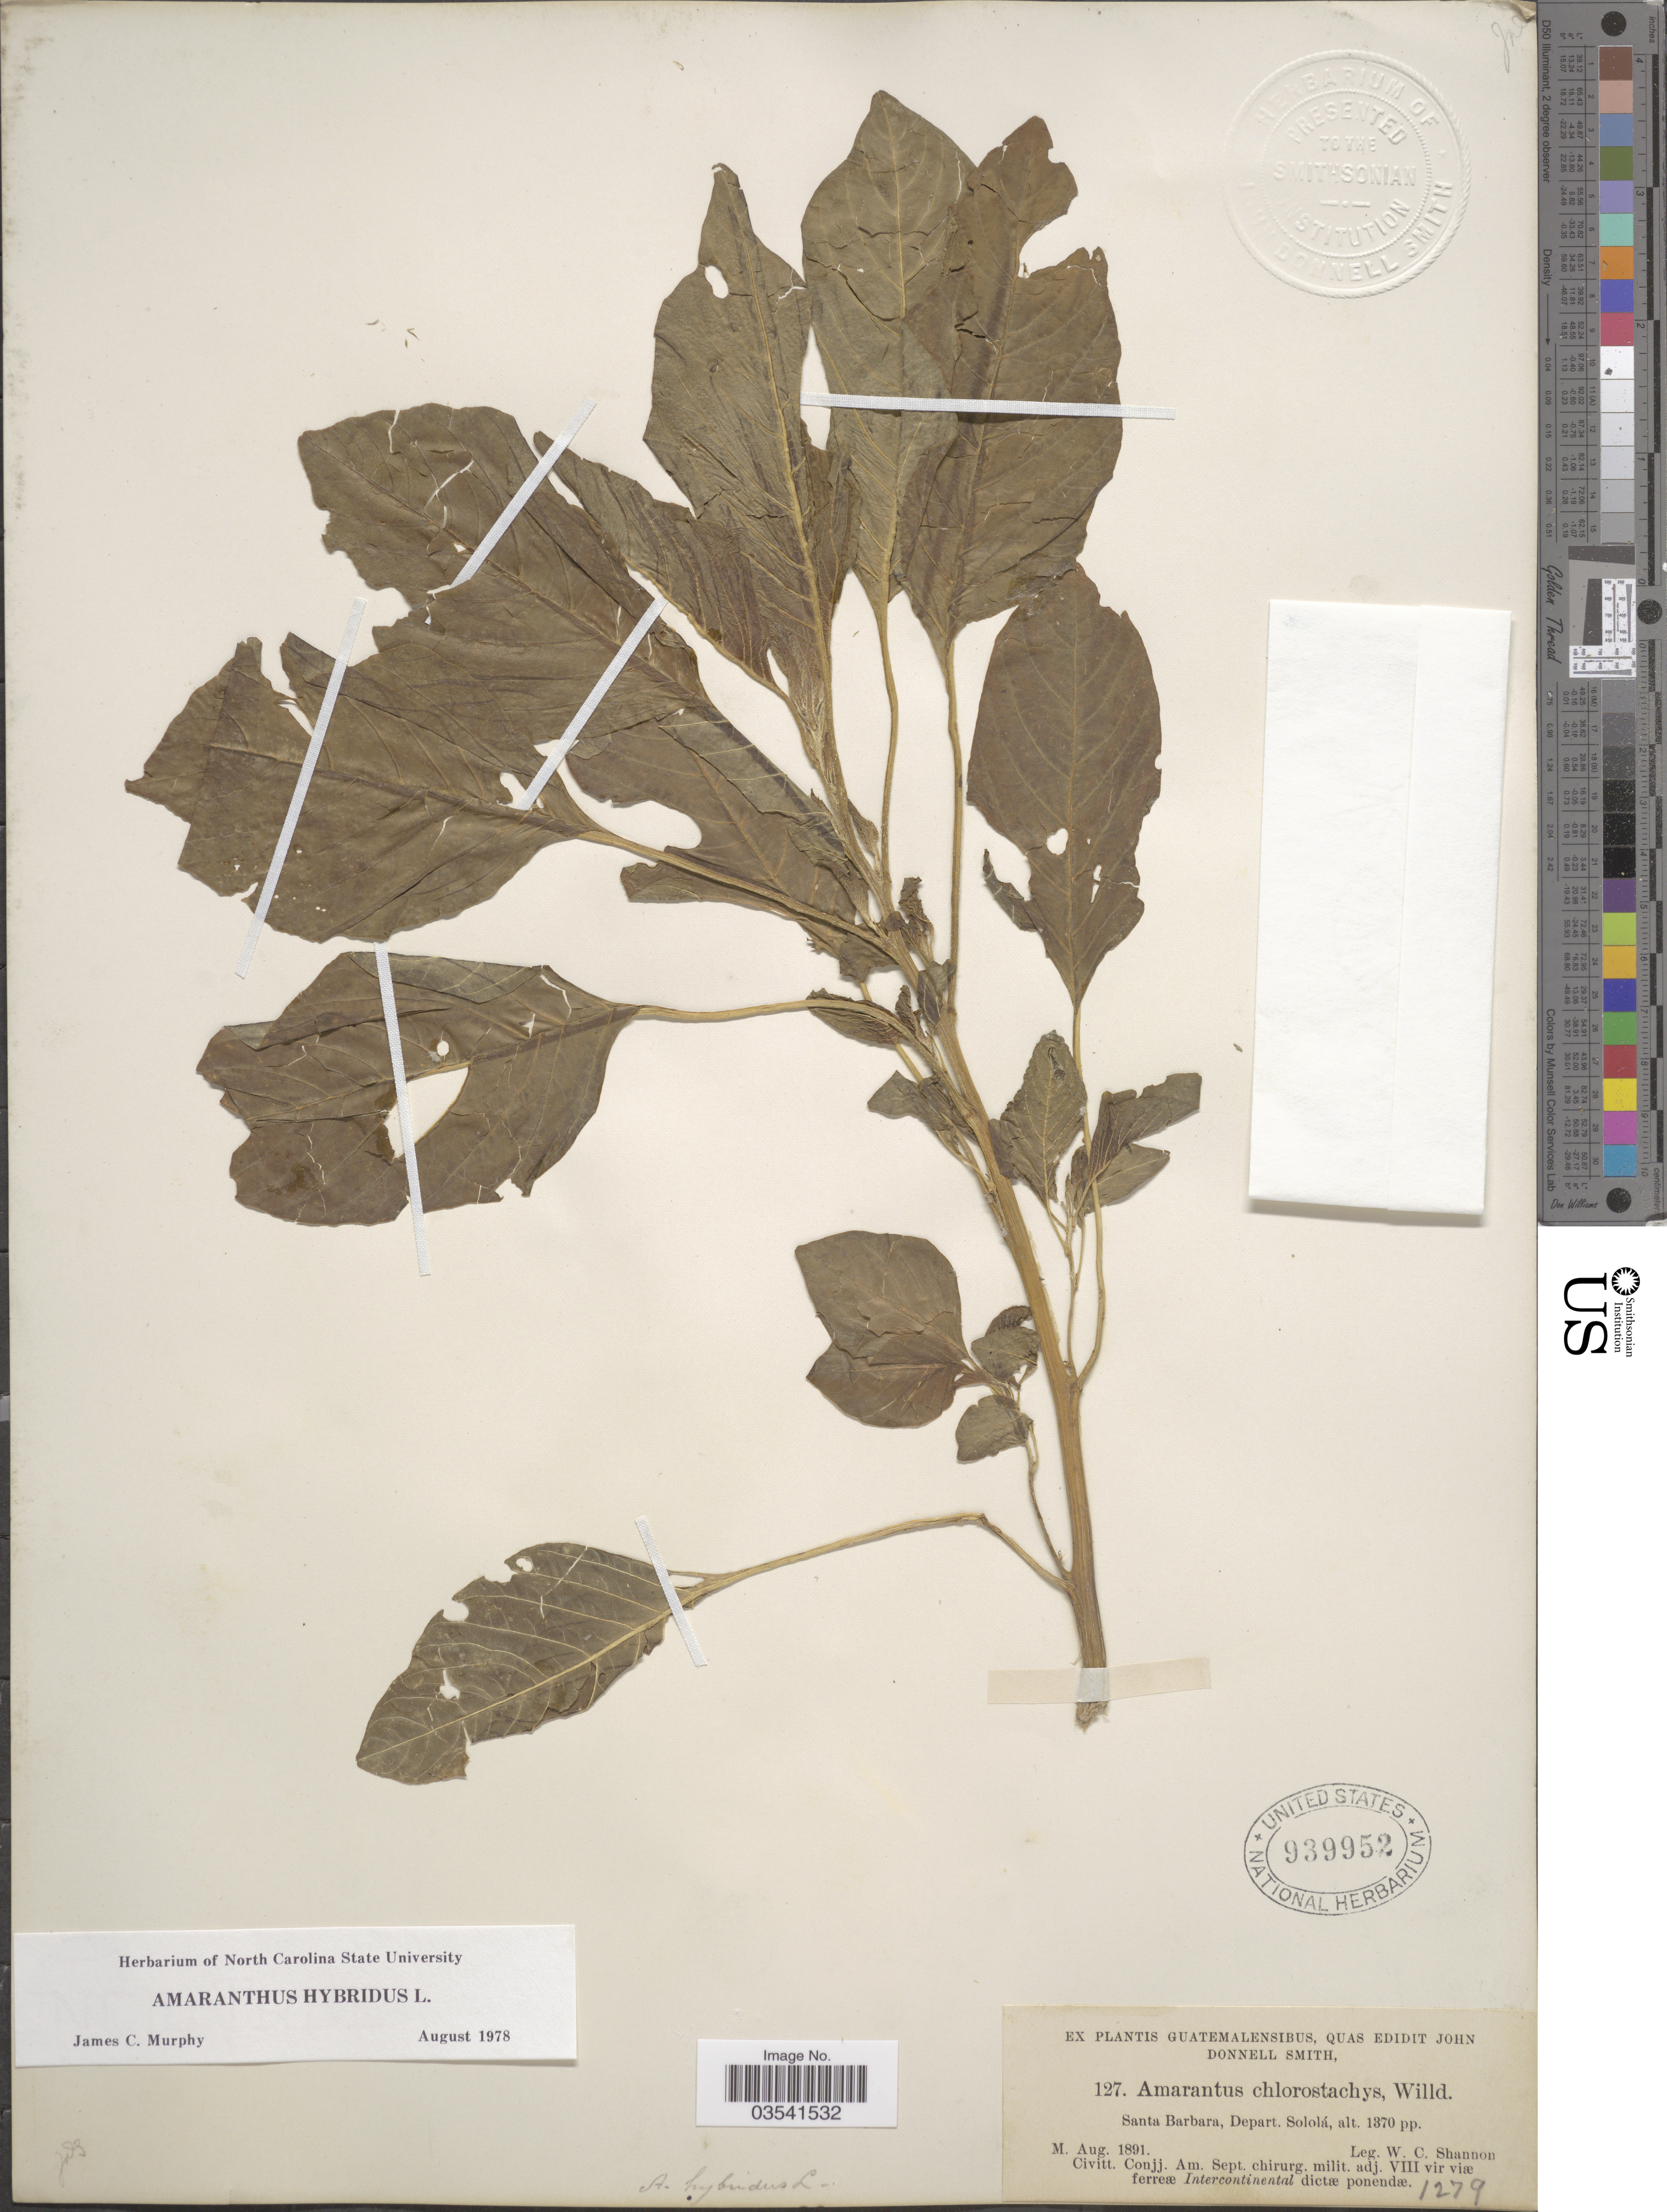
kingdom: Plantae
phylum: Tracheophyta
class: Magnoliopsida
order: Caryophyllales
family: Amaranthaceae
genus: Amaranthus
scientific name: Amaranthus hybridus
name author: L.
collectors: W. C. Shannon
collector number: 127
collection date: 1891-08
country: Guatemala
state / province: Sololá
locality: Santa Barbara, Depart. Sololá.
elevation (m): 418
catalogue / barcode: US 939952